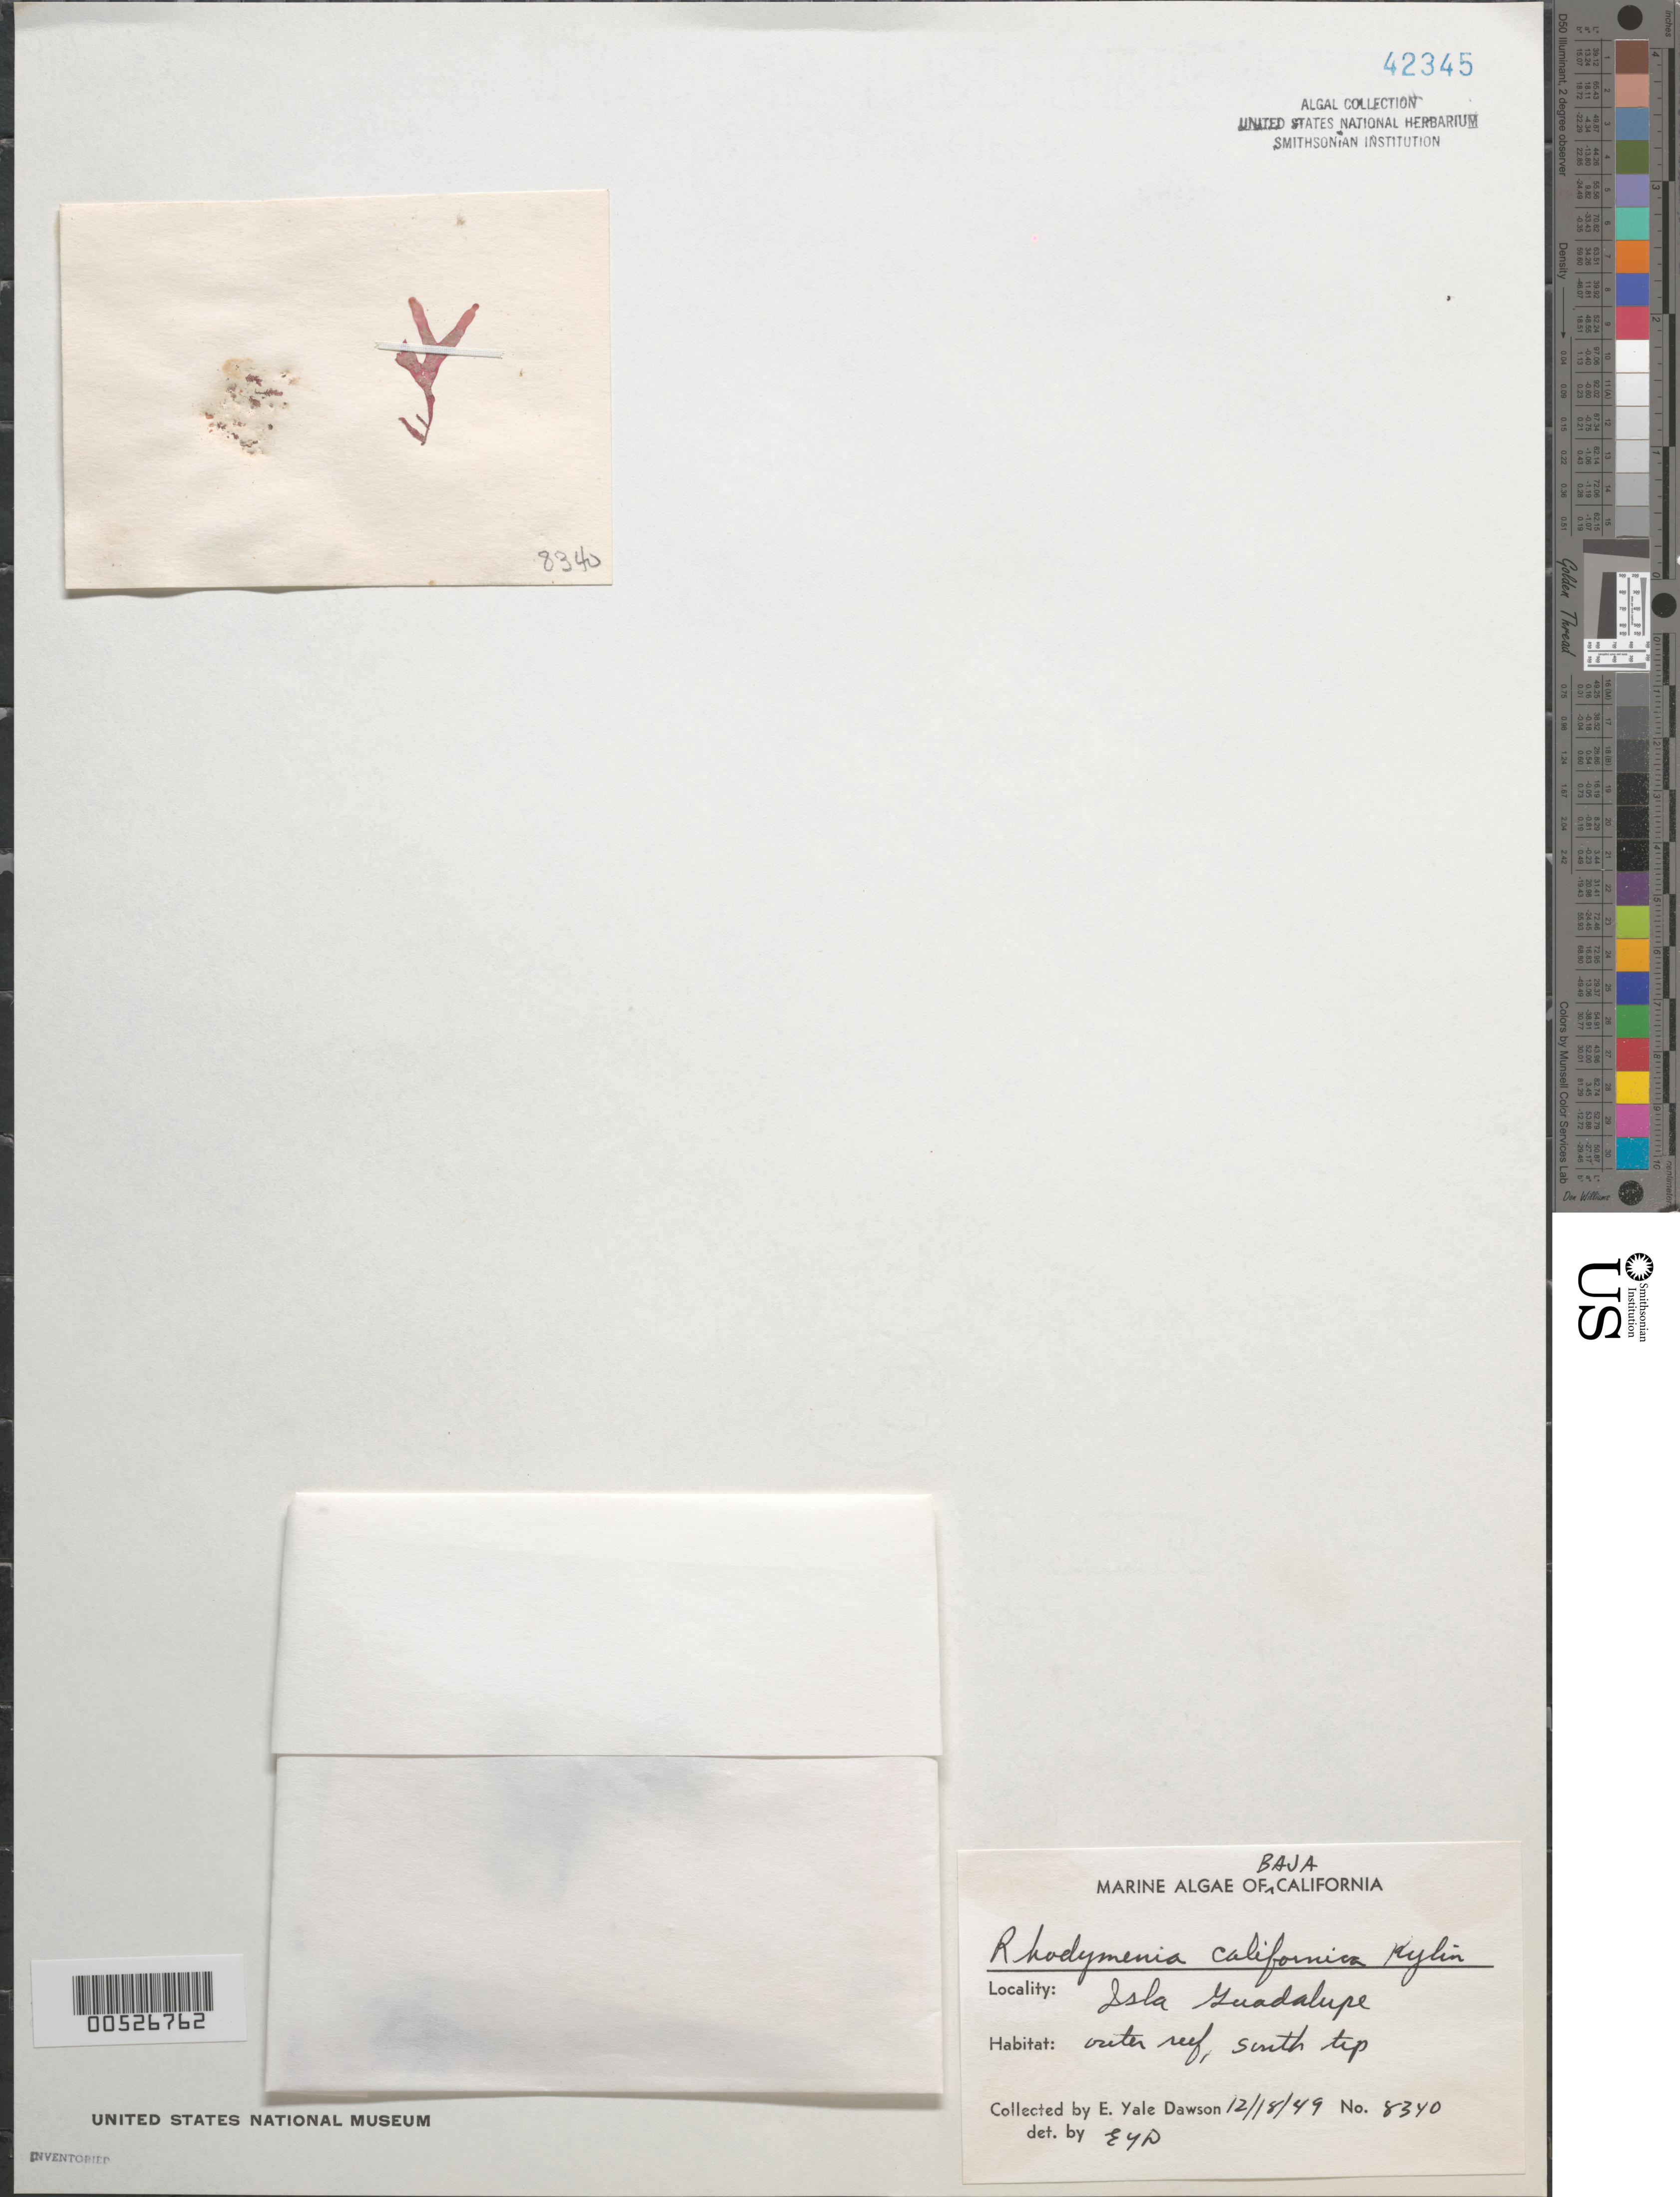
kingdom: Plantae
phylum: Rhodophyta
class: Florideophyceae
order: Rhodymeniales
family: Rhodymeniaceae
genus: Rhodymenia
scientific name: Rhodymenia californica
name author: Kylin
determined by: Dawson, E. Y.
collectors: E. Y. Dawson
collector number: EYD 8340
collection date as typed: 18 Dec 1949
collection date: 1949-12-18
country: Mexico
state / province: Baja California Norte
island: Isla Guadalupe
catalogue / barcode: US 42345